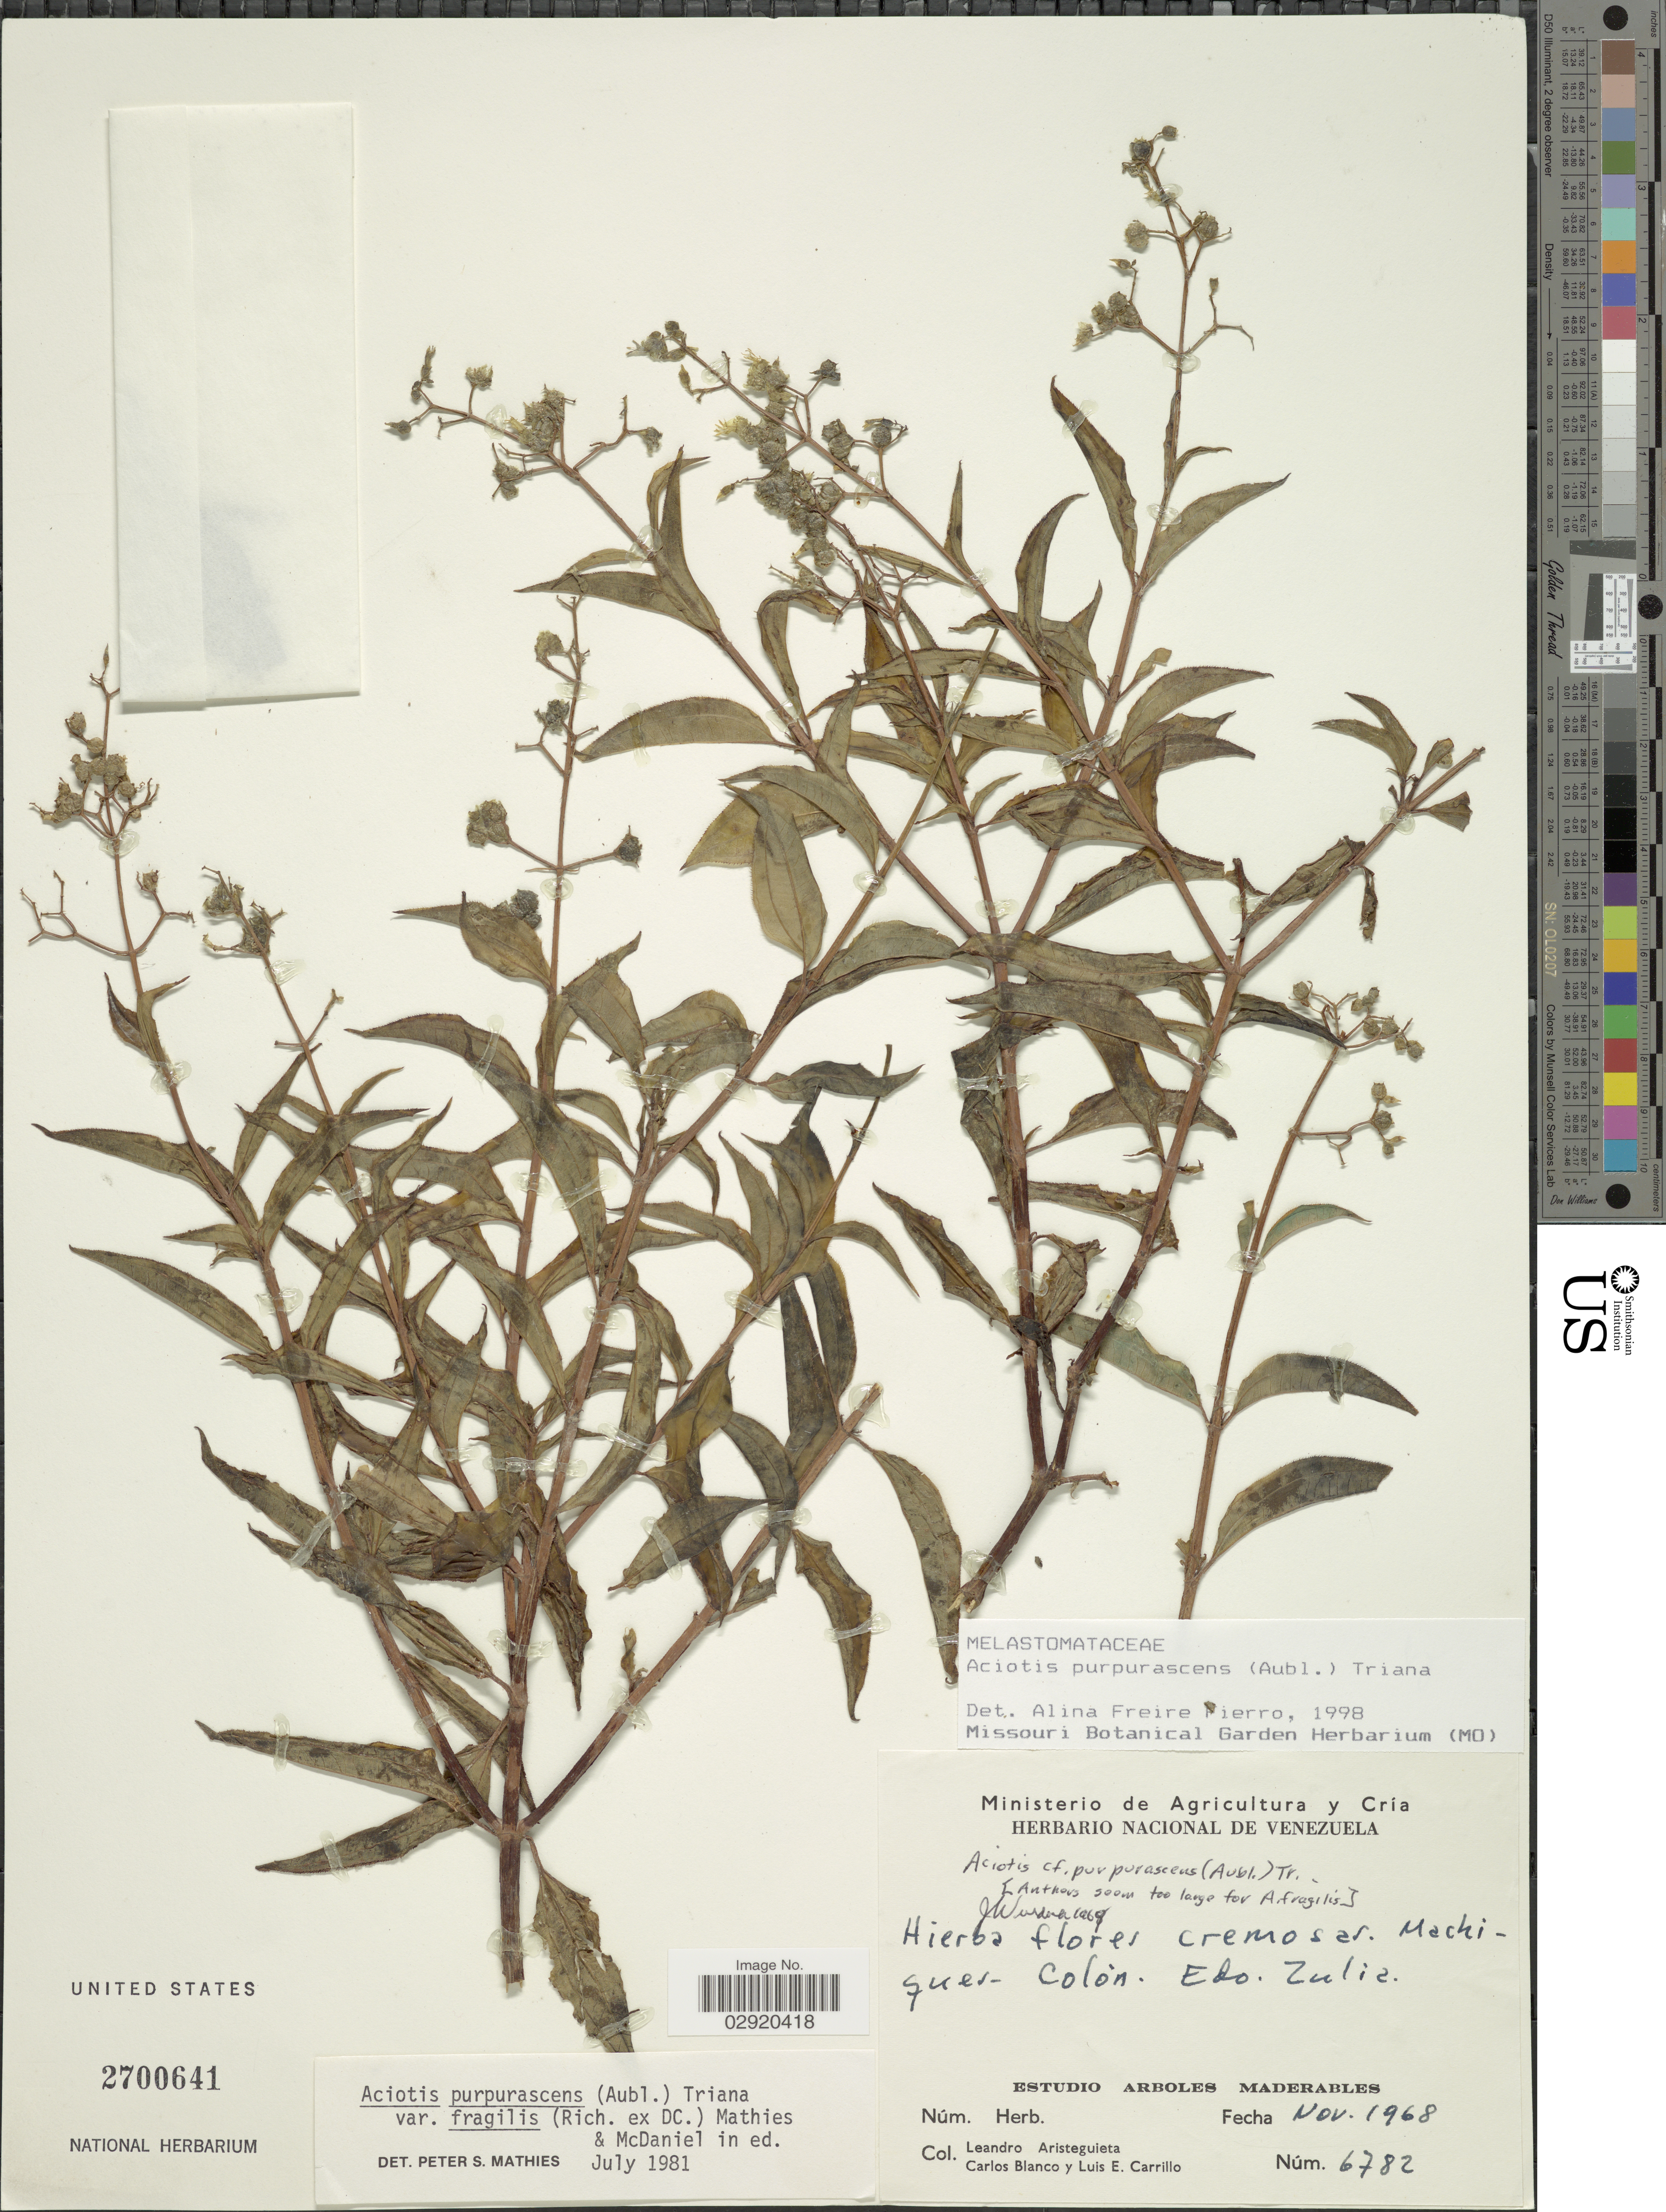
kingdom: Plantae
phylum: Tracheophyta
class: Magnoliopsida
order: Myrtales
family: Melastomataceae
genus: Aciotis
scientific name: Aciotis purpurascens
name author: (Aubl.) Triana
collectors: L. Aristeguieta, C. Blanco & L. Carrillo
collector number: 6782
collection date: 1968-11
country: Venezuela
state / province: Zulia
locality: Machiquer-Colón. Edo. Zulia.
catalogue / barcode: US 2700641